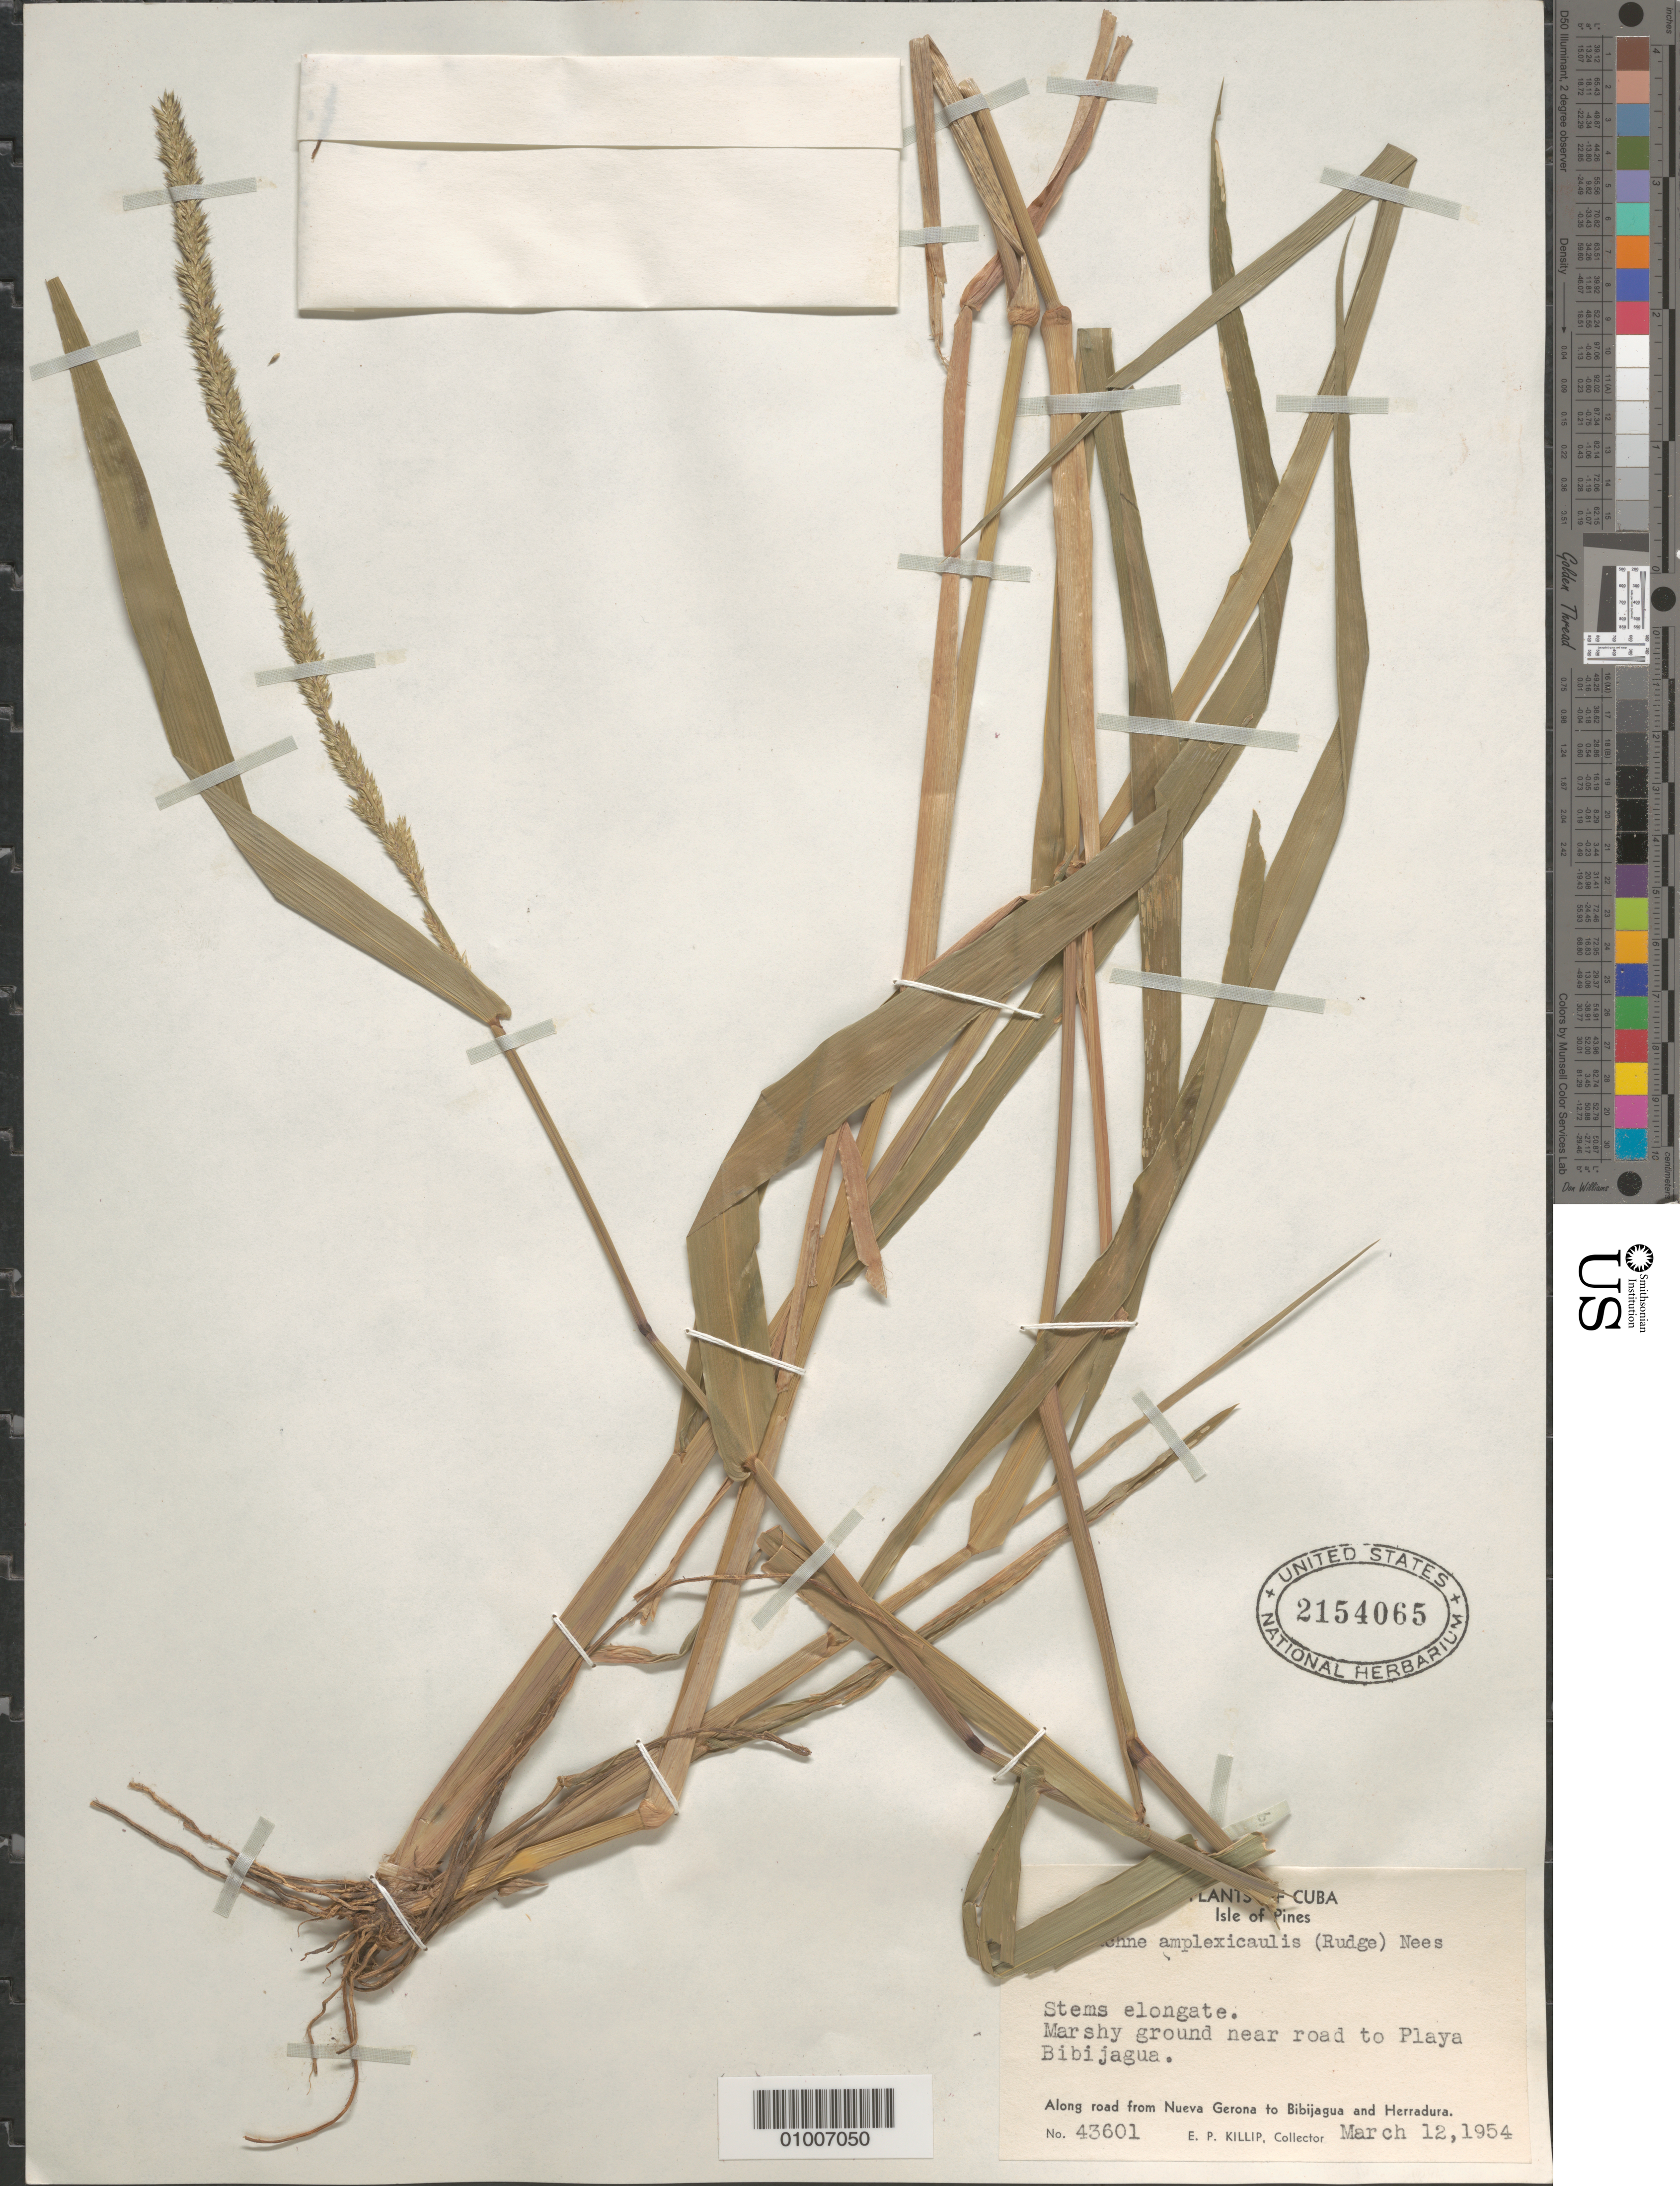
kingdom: Plantae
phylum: Tracheophyta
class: Liliopsida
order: Poales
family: Poaceae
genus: Hymenachne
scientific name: Hymenachne amplexicaulis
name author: (Rudge) Nees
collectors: E. P. Killip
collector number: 43601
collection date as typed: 12 Mar 1954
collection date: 1954-03-12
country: Cuba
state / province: Isla de la Juventud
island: Isla de la Juventud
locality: Marshy ground near road to Playa Bibijagua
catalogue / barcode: US 2154065